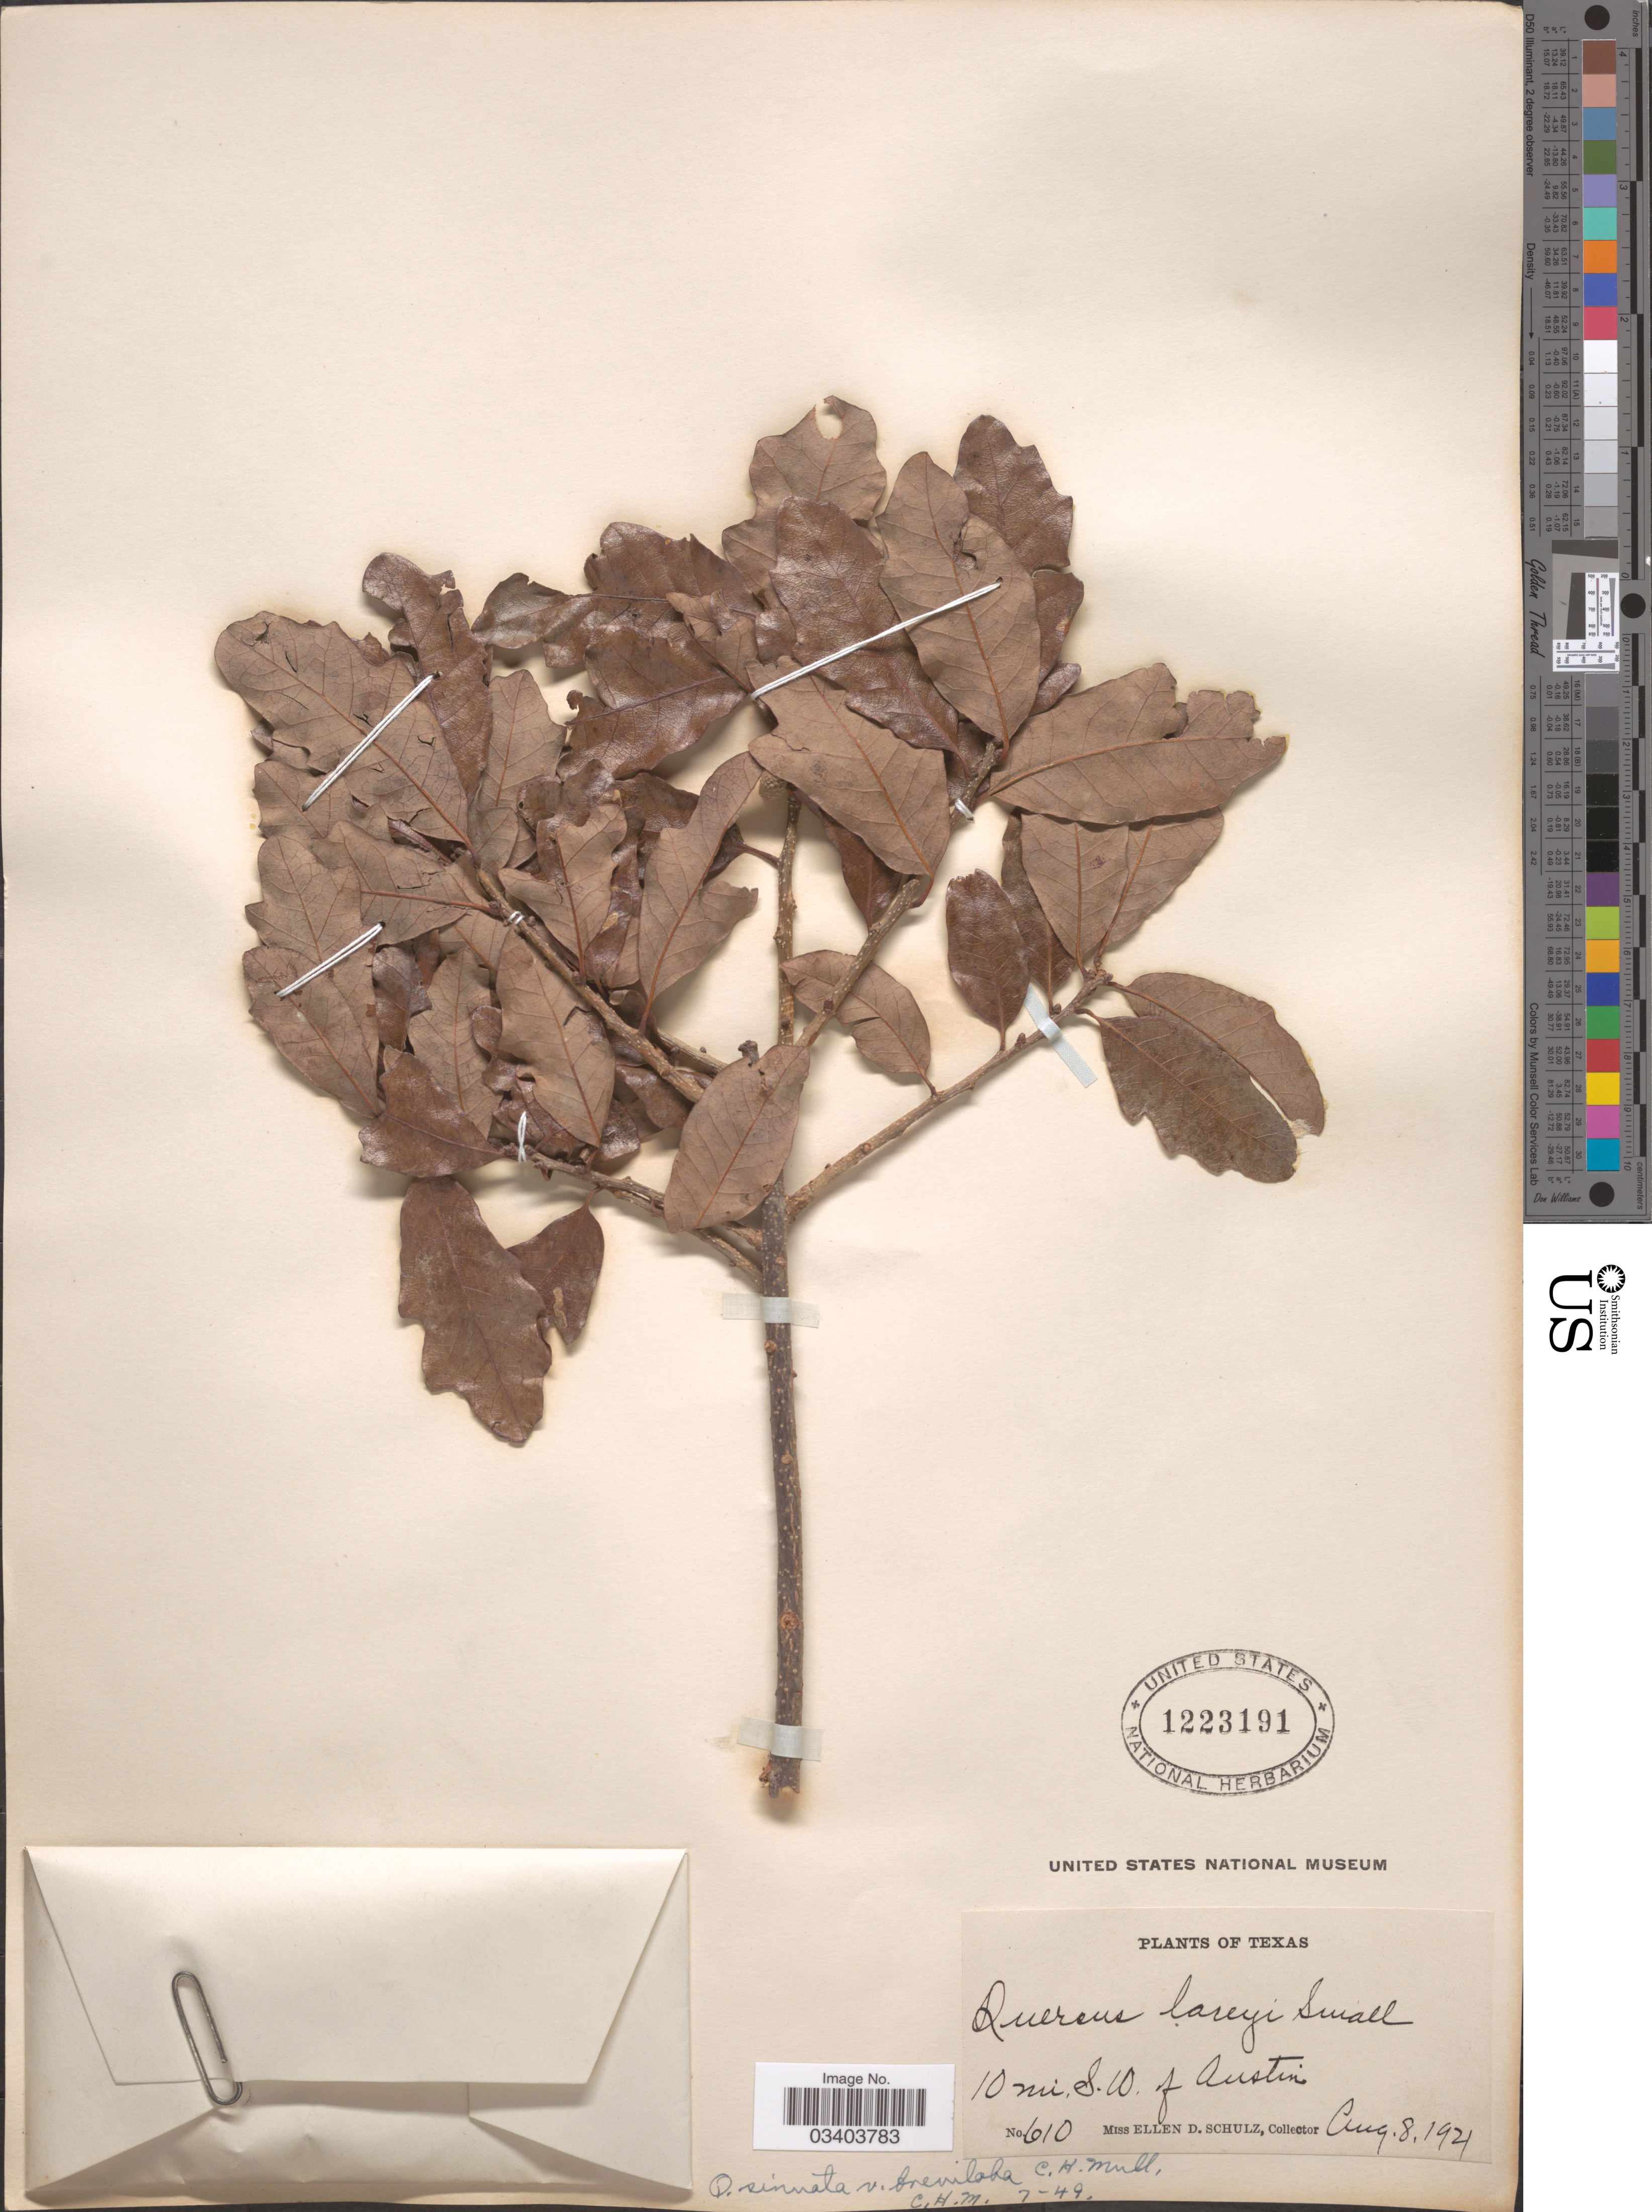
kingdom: Plantae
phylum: Tracheophyta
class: Magnoliopsida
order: Fagales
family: Fagaceae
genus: Quercus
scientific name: Quercus breviloba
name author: (Torr.) Sarg.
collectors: E. D. Schulz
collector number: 610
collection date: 1921-08-08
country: United States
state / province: Texas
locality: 10 mi. S. W. of Austin.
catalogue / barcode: US 1223191